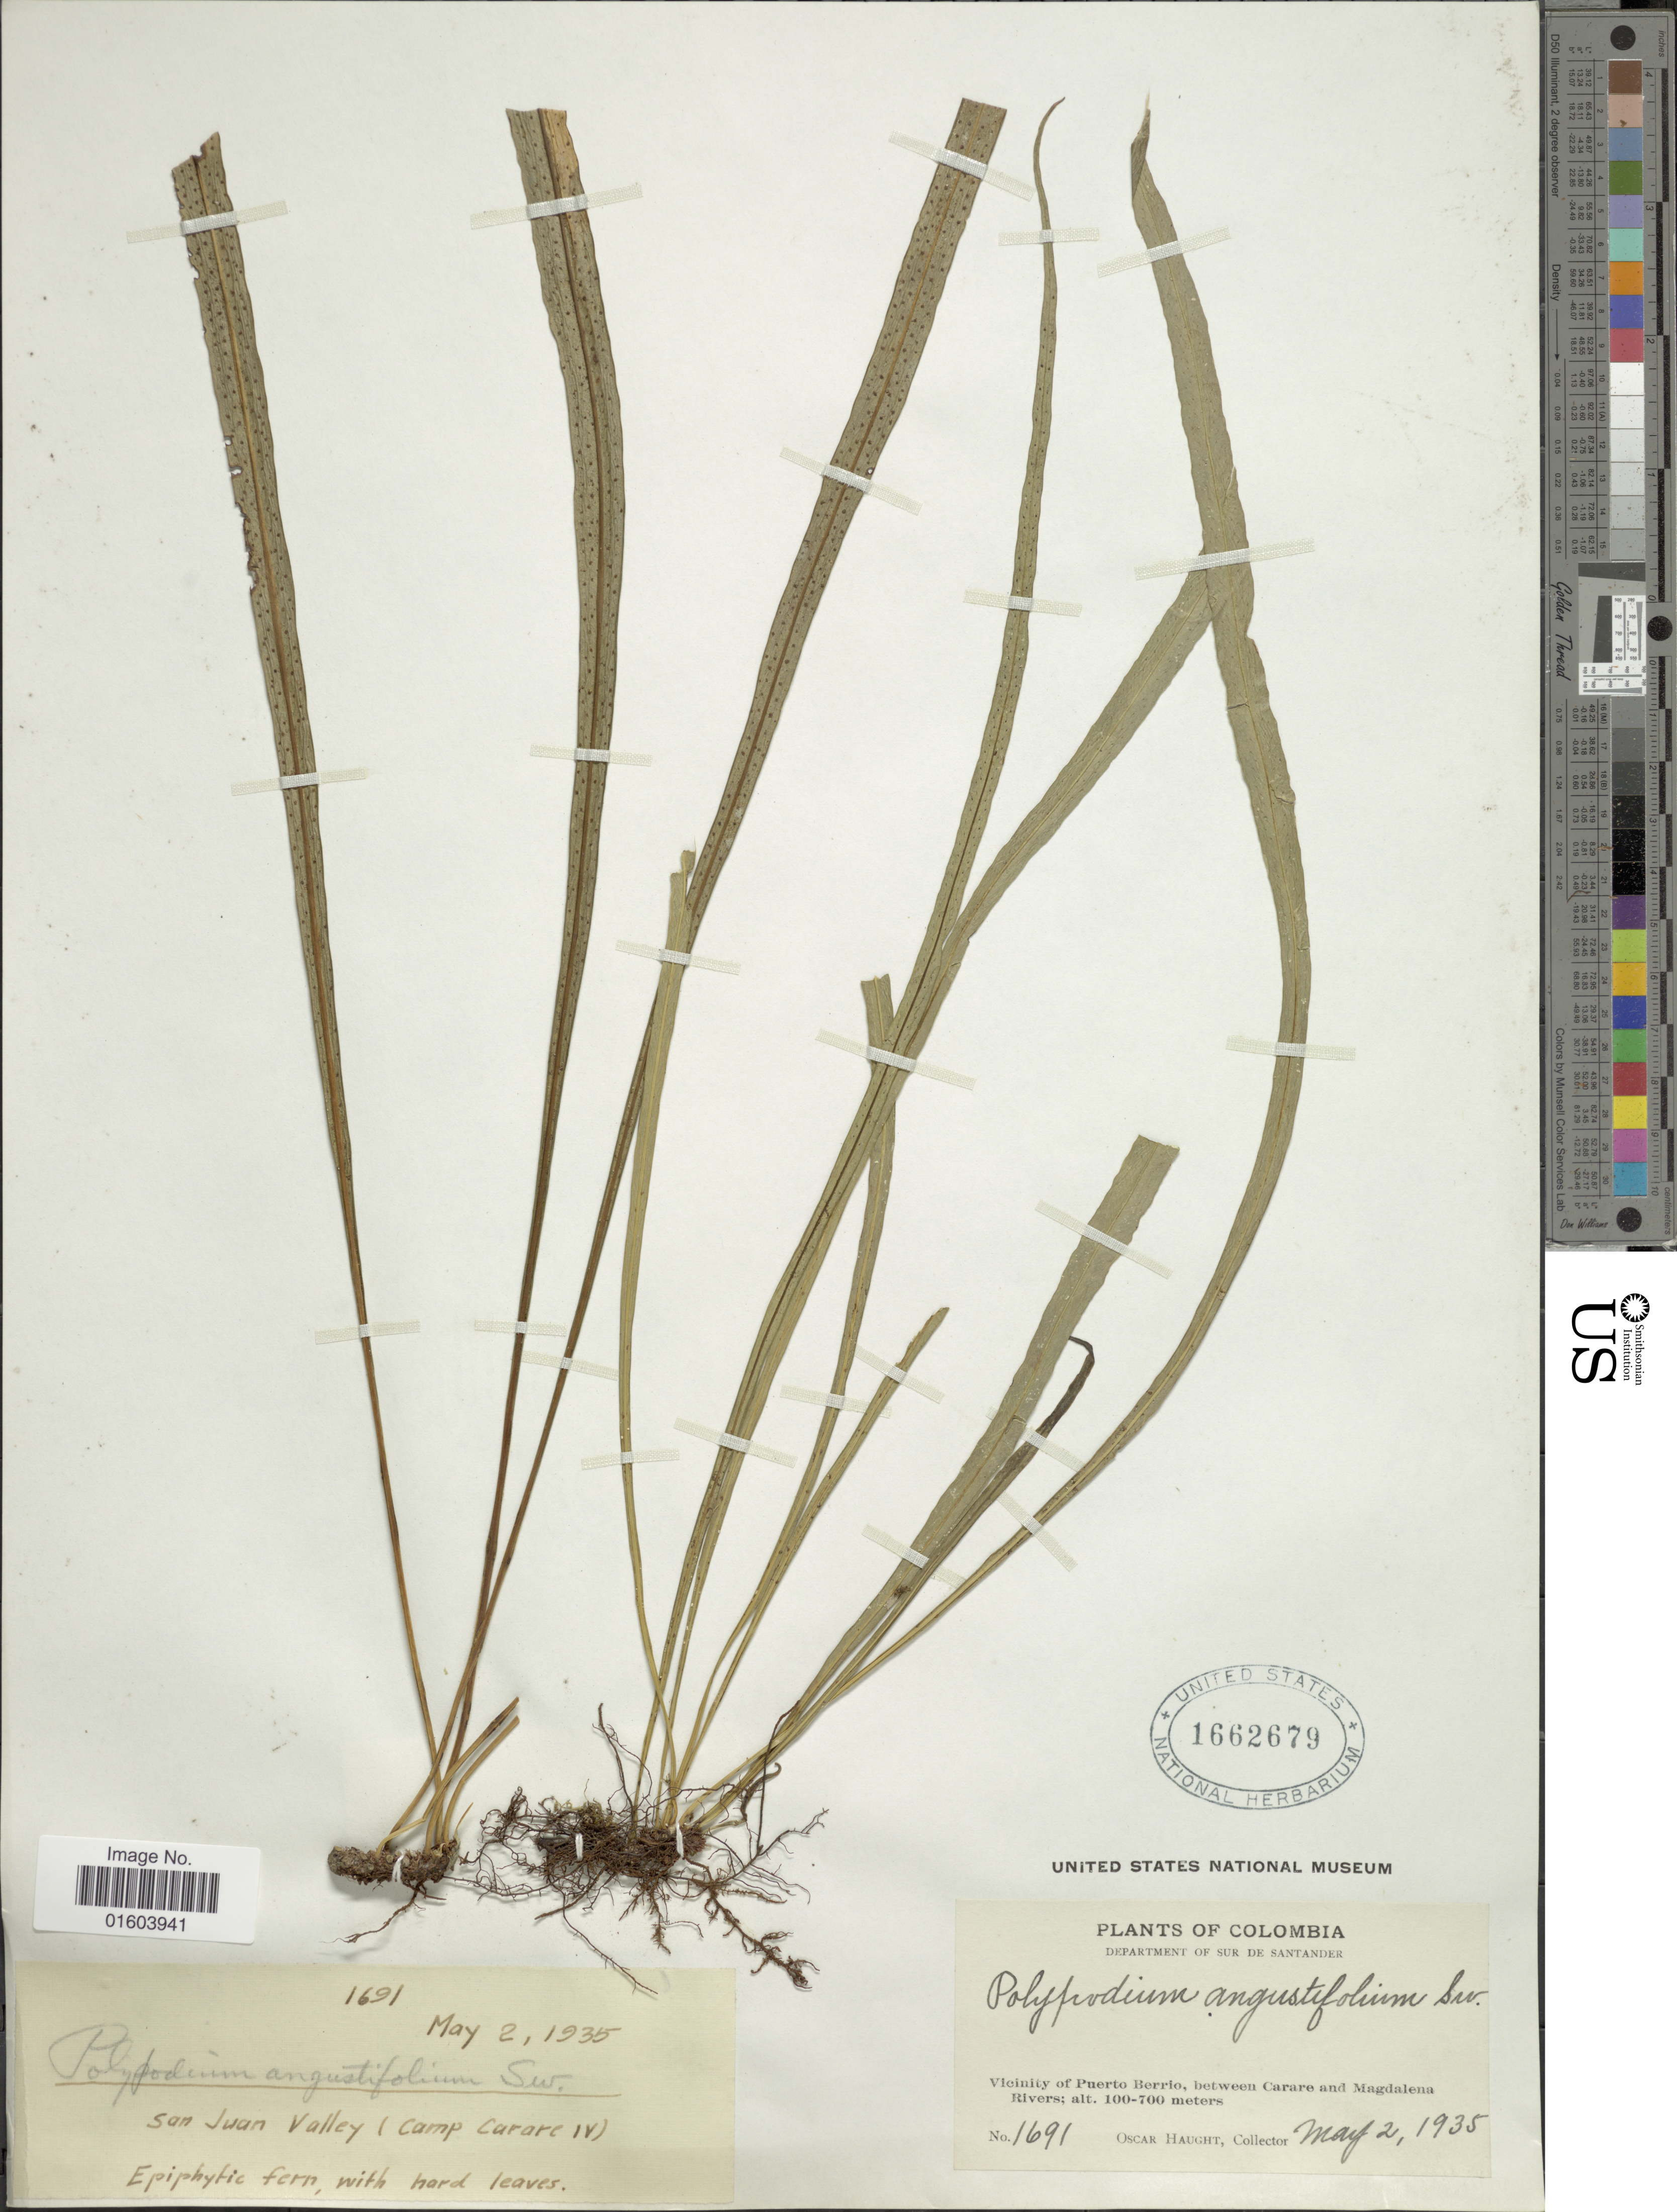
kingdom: Plantae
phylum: Tracheophyta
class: Polypodiopsida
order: Polypodiales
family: Polypodiaceae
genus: Campyloneurum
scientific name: Campyloneurum angustifolium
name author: (Sw.) Fée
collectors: O. Haught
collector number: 1691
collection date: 1935-05-02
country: Colombia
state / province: Santander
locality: Colombia, Sur de Santander. Vicinity of Puerto Berrio, between Carare and Magadalena Rivers.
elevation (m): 100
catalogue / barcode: US 1662679